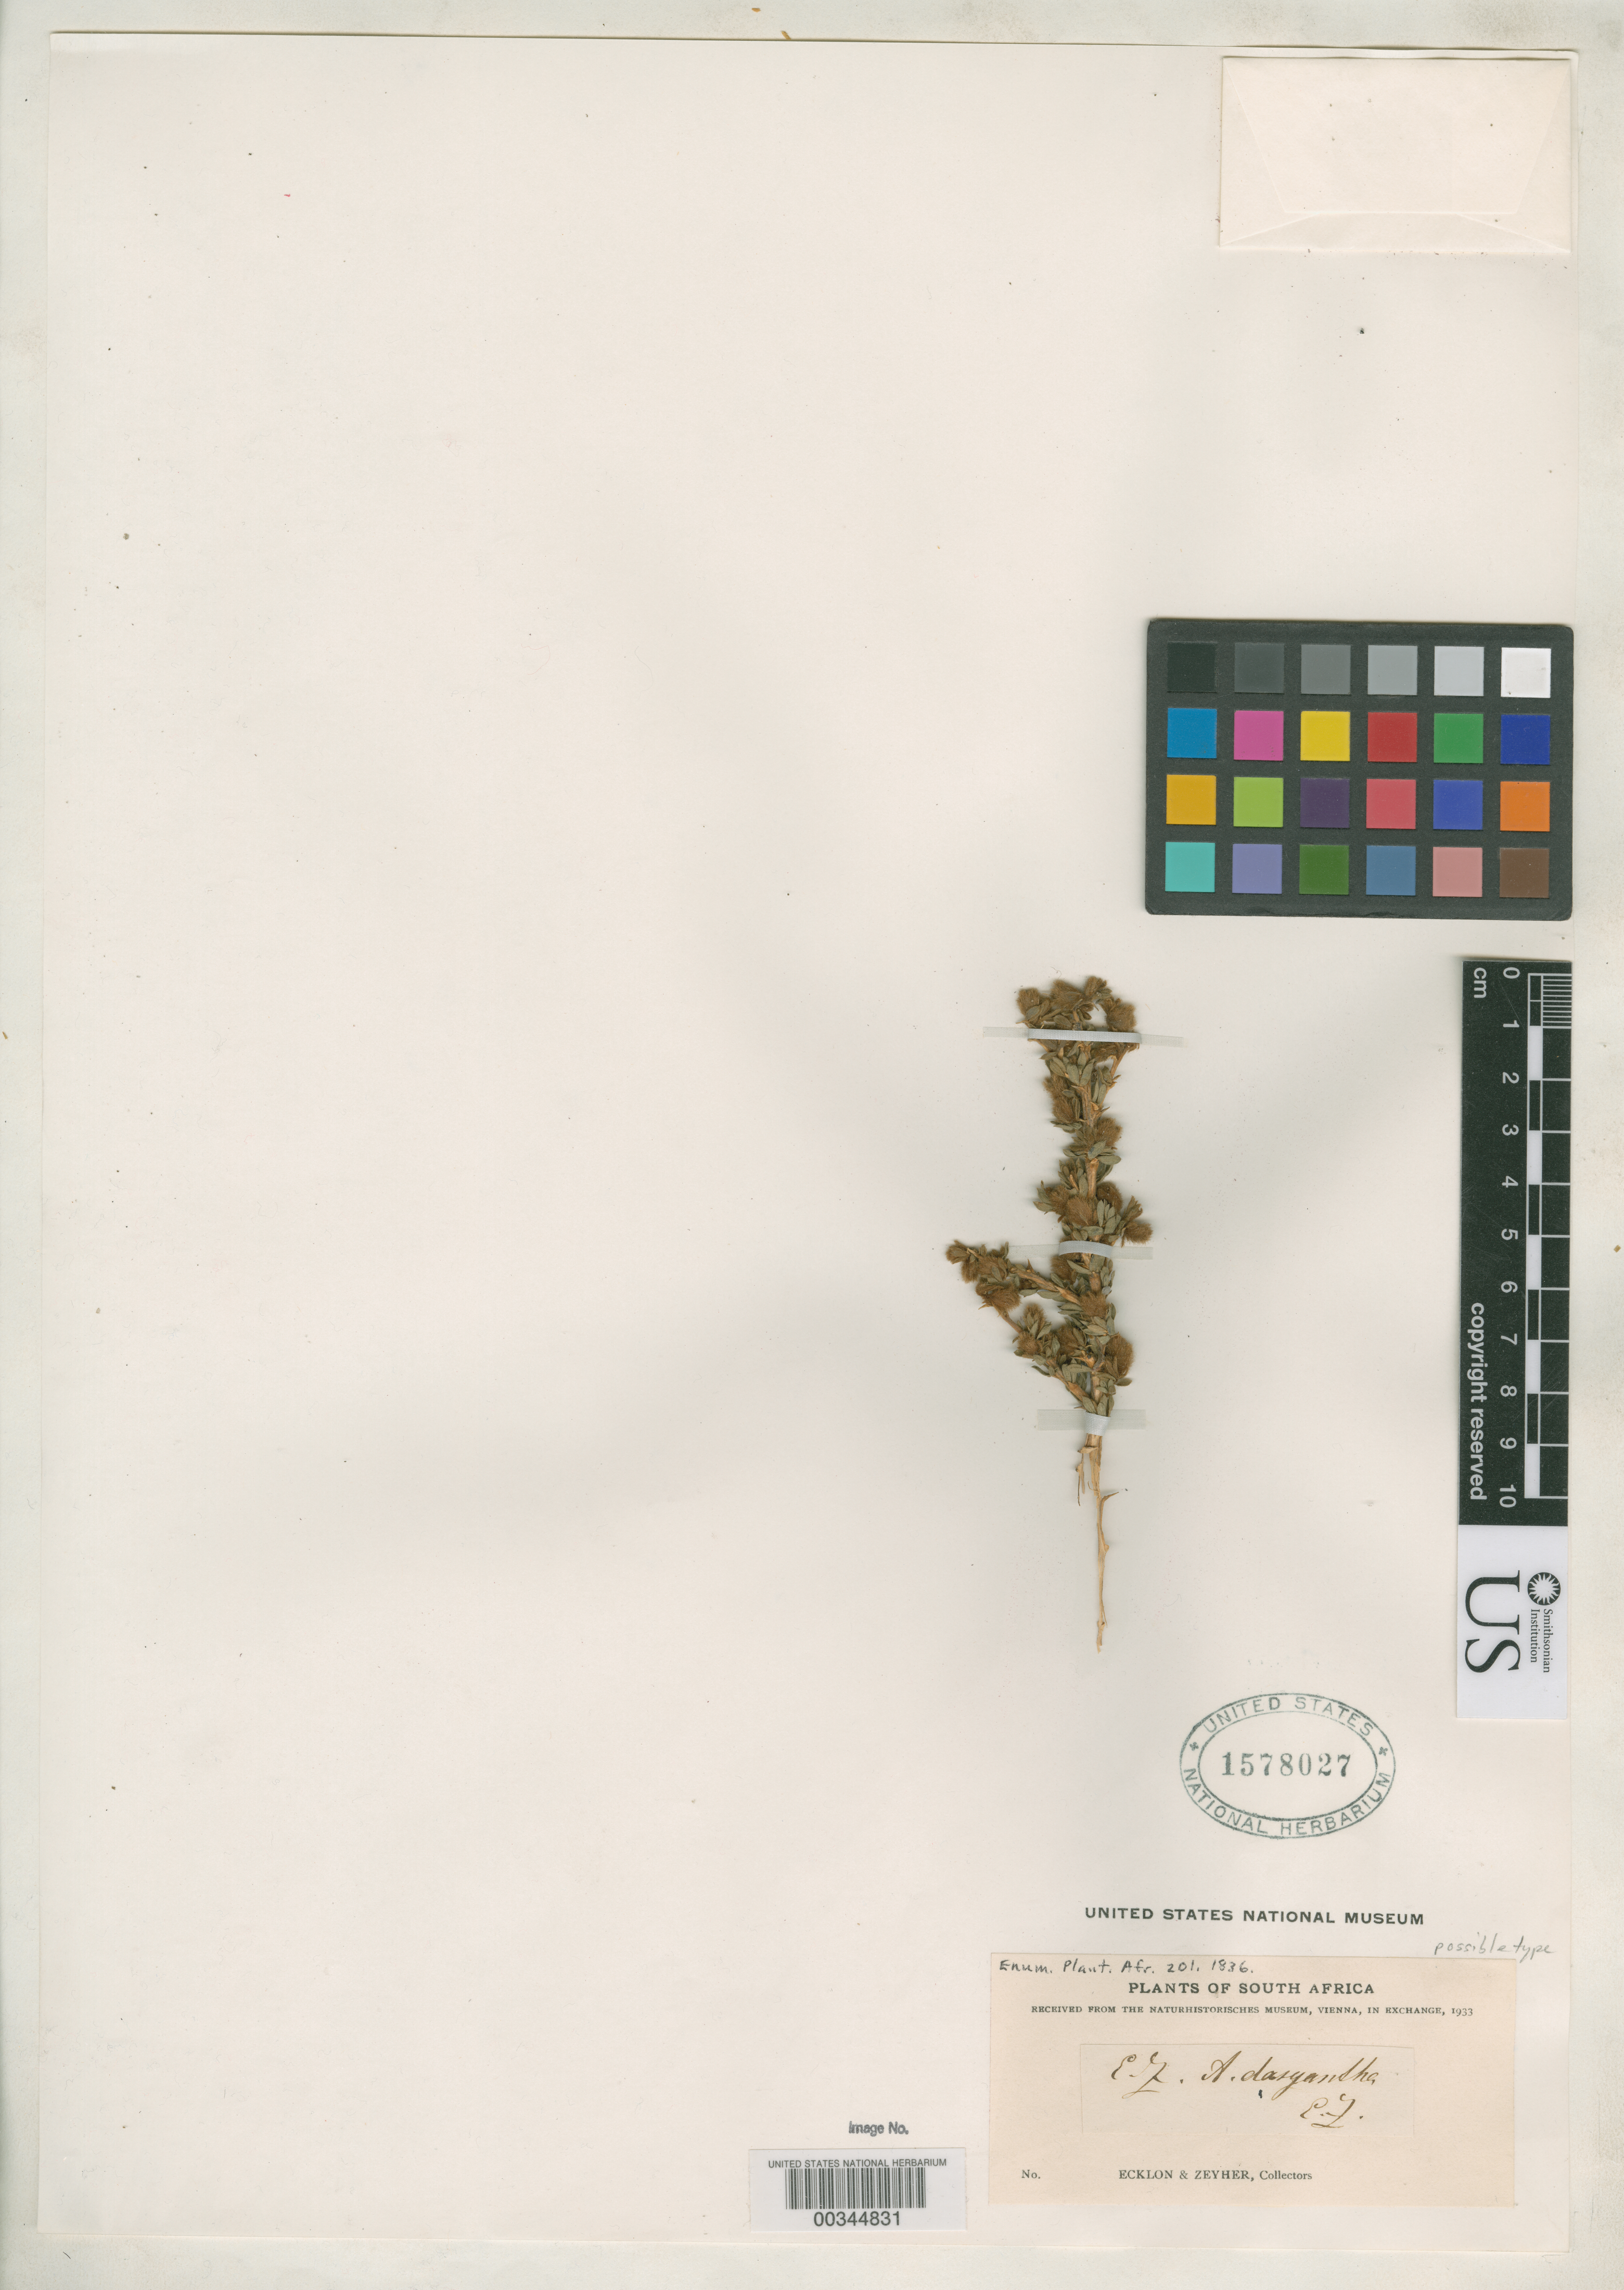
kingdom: Plantae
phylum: Tracheophyta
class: Magnoliopsida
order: Fabales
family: Fabaceae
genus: Aspalathus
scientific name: Aspalathus dasyantha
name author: Eckl. & Zeyh.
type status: Possible Type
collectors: C. F. Ecklon & C. Zeyher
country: South Africa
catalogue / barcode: US 1578027